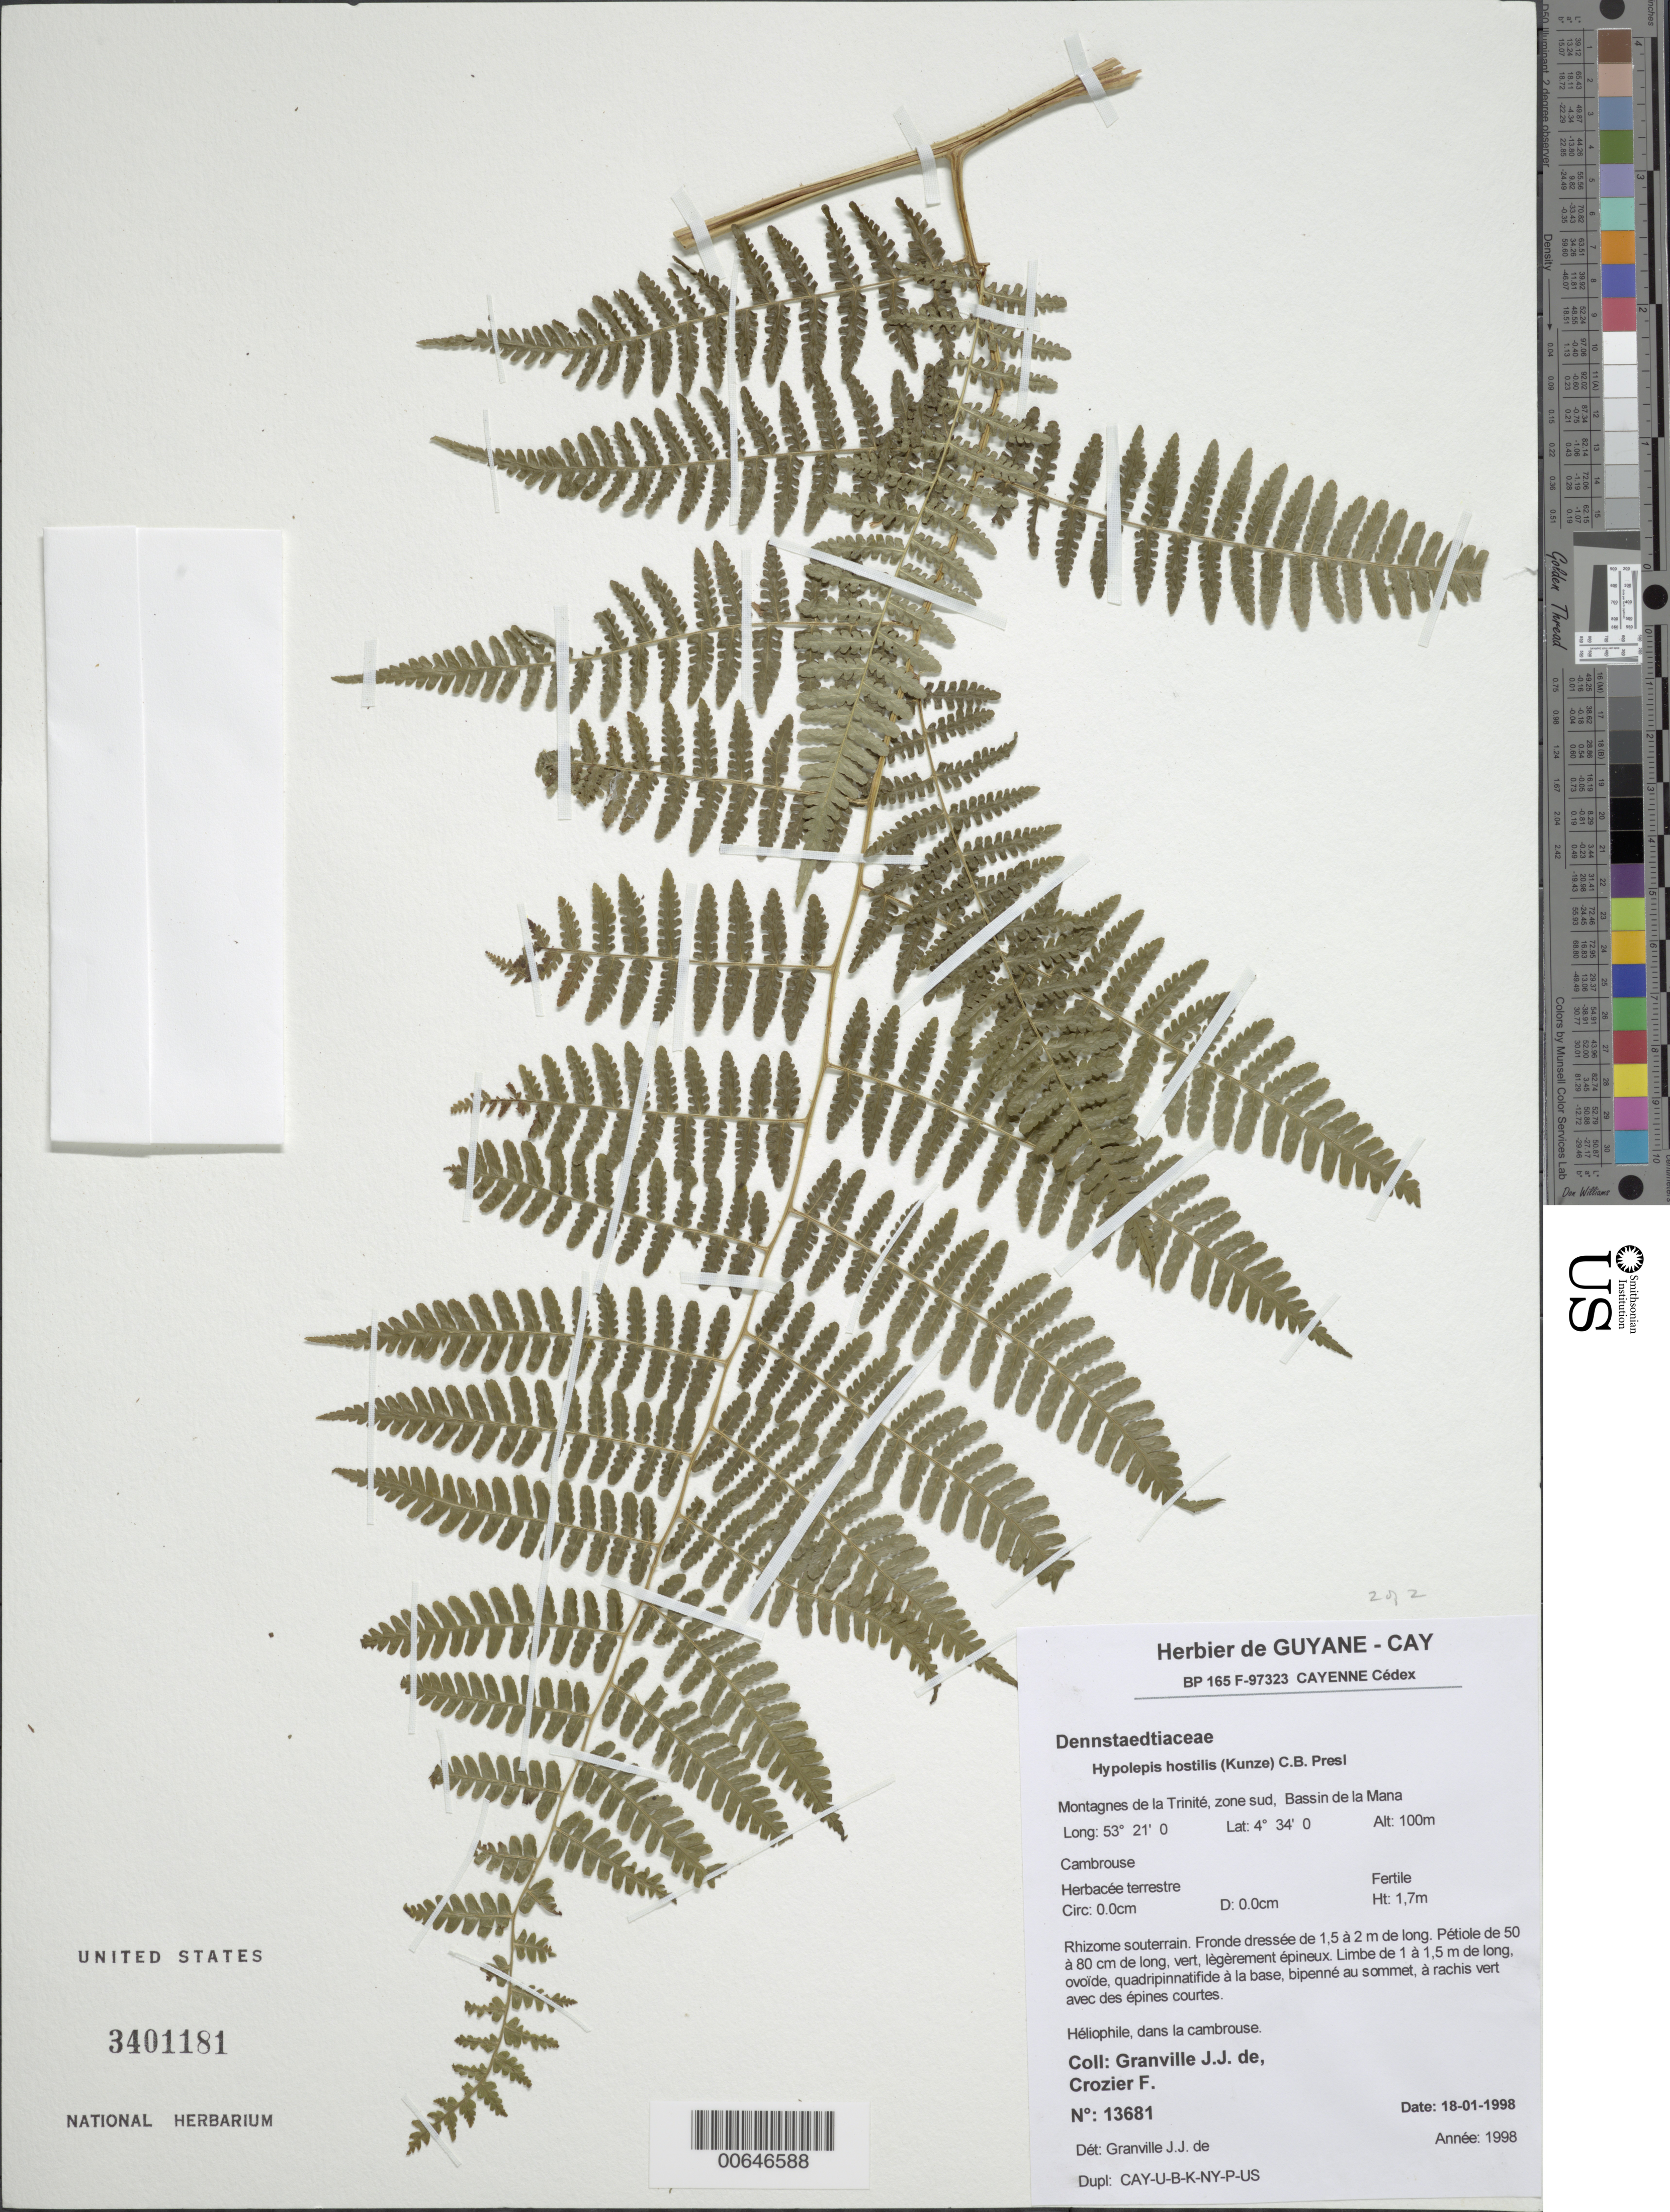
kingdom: Plantae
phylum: Tracheophyta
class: Polypodiopsida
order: Polypodiales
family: Dennstaedtiaceae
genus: Hypolepis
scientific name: Hypolepis hostilis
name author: (Kunze) C. Presl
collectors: J.-J. de Granville & F. Crozier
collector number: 13681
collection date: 1998-01-18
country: French Guiana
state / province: Cayenne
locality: Montagnes de la Trinité, zone sud, Bassin de la Mana, Cambrouse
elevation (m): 100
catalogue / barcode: US 3401181